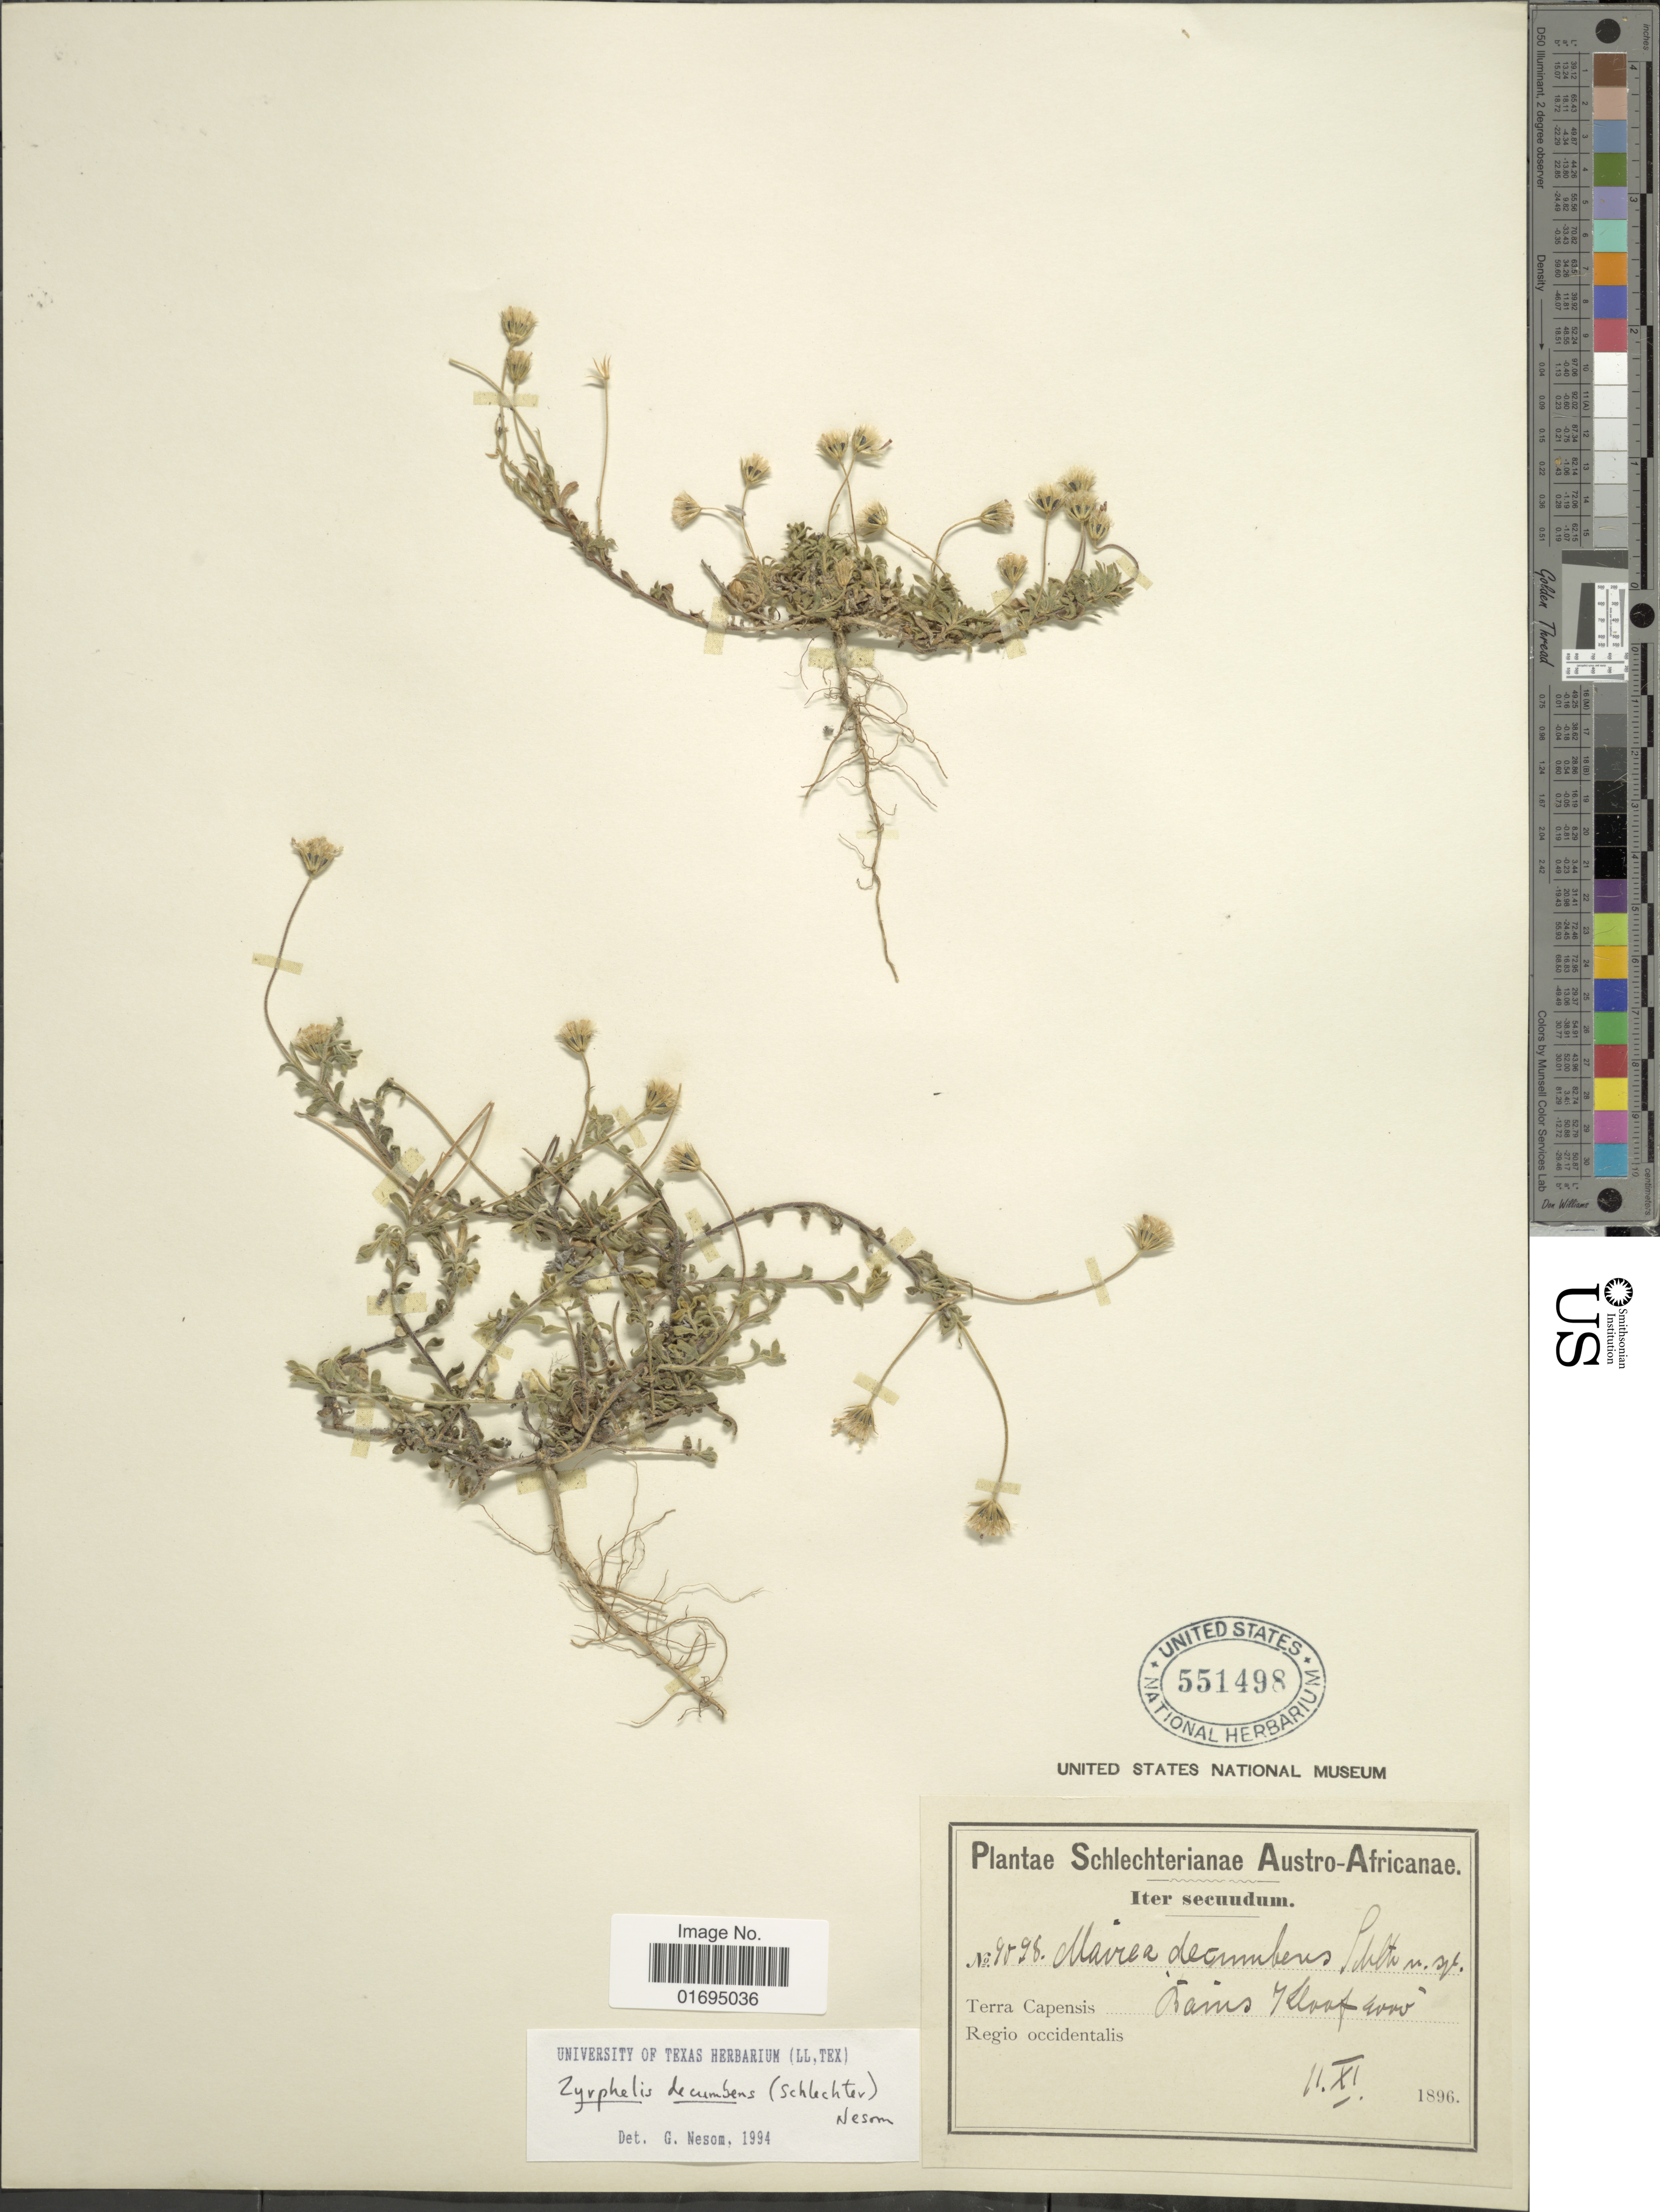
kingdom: Plantae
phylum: Tracheophyta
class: Magnoliopsida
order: Asterales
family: Asteraceae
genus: Zyrphelis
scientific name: Zyrphelis decumbens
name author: G.L. Nesom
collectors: Schlechter, --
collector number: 9598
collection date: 1896-11-11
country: South Africa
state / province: Western Cape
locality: Austro-Africanae, Terra Capensis, Bains Kloof Pass, Regio occidentalis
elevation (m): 1219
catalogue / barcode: US 551498